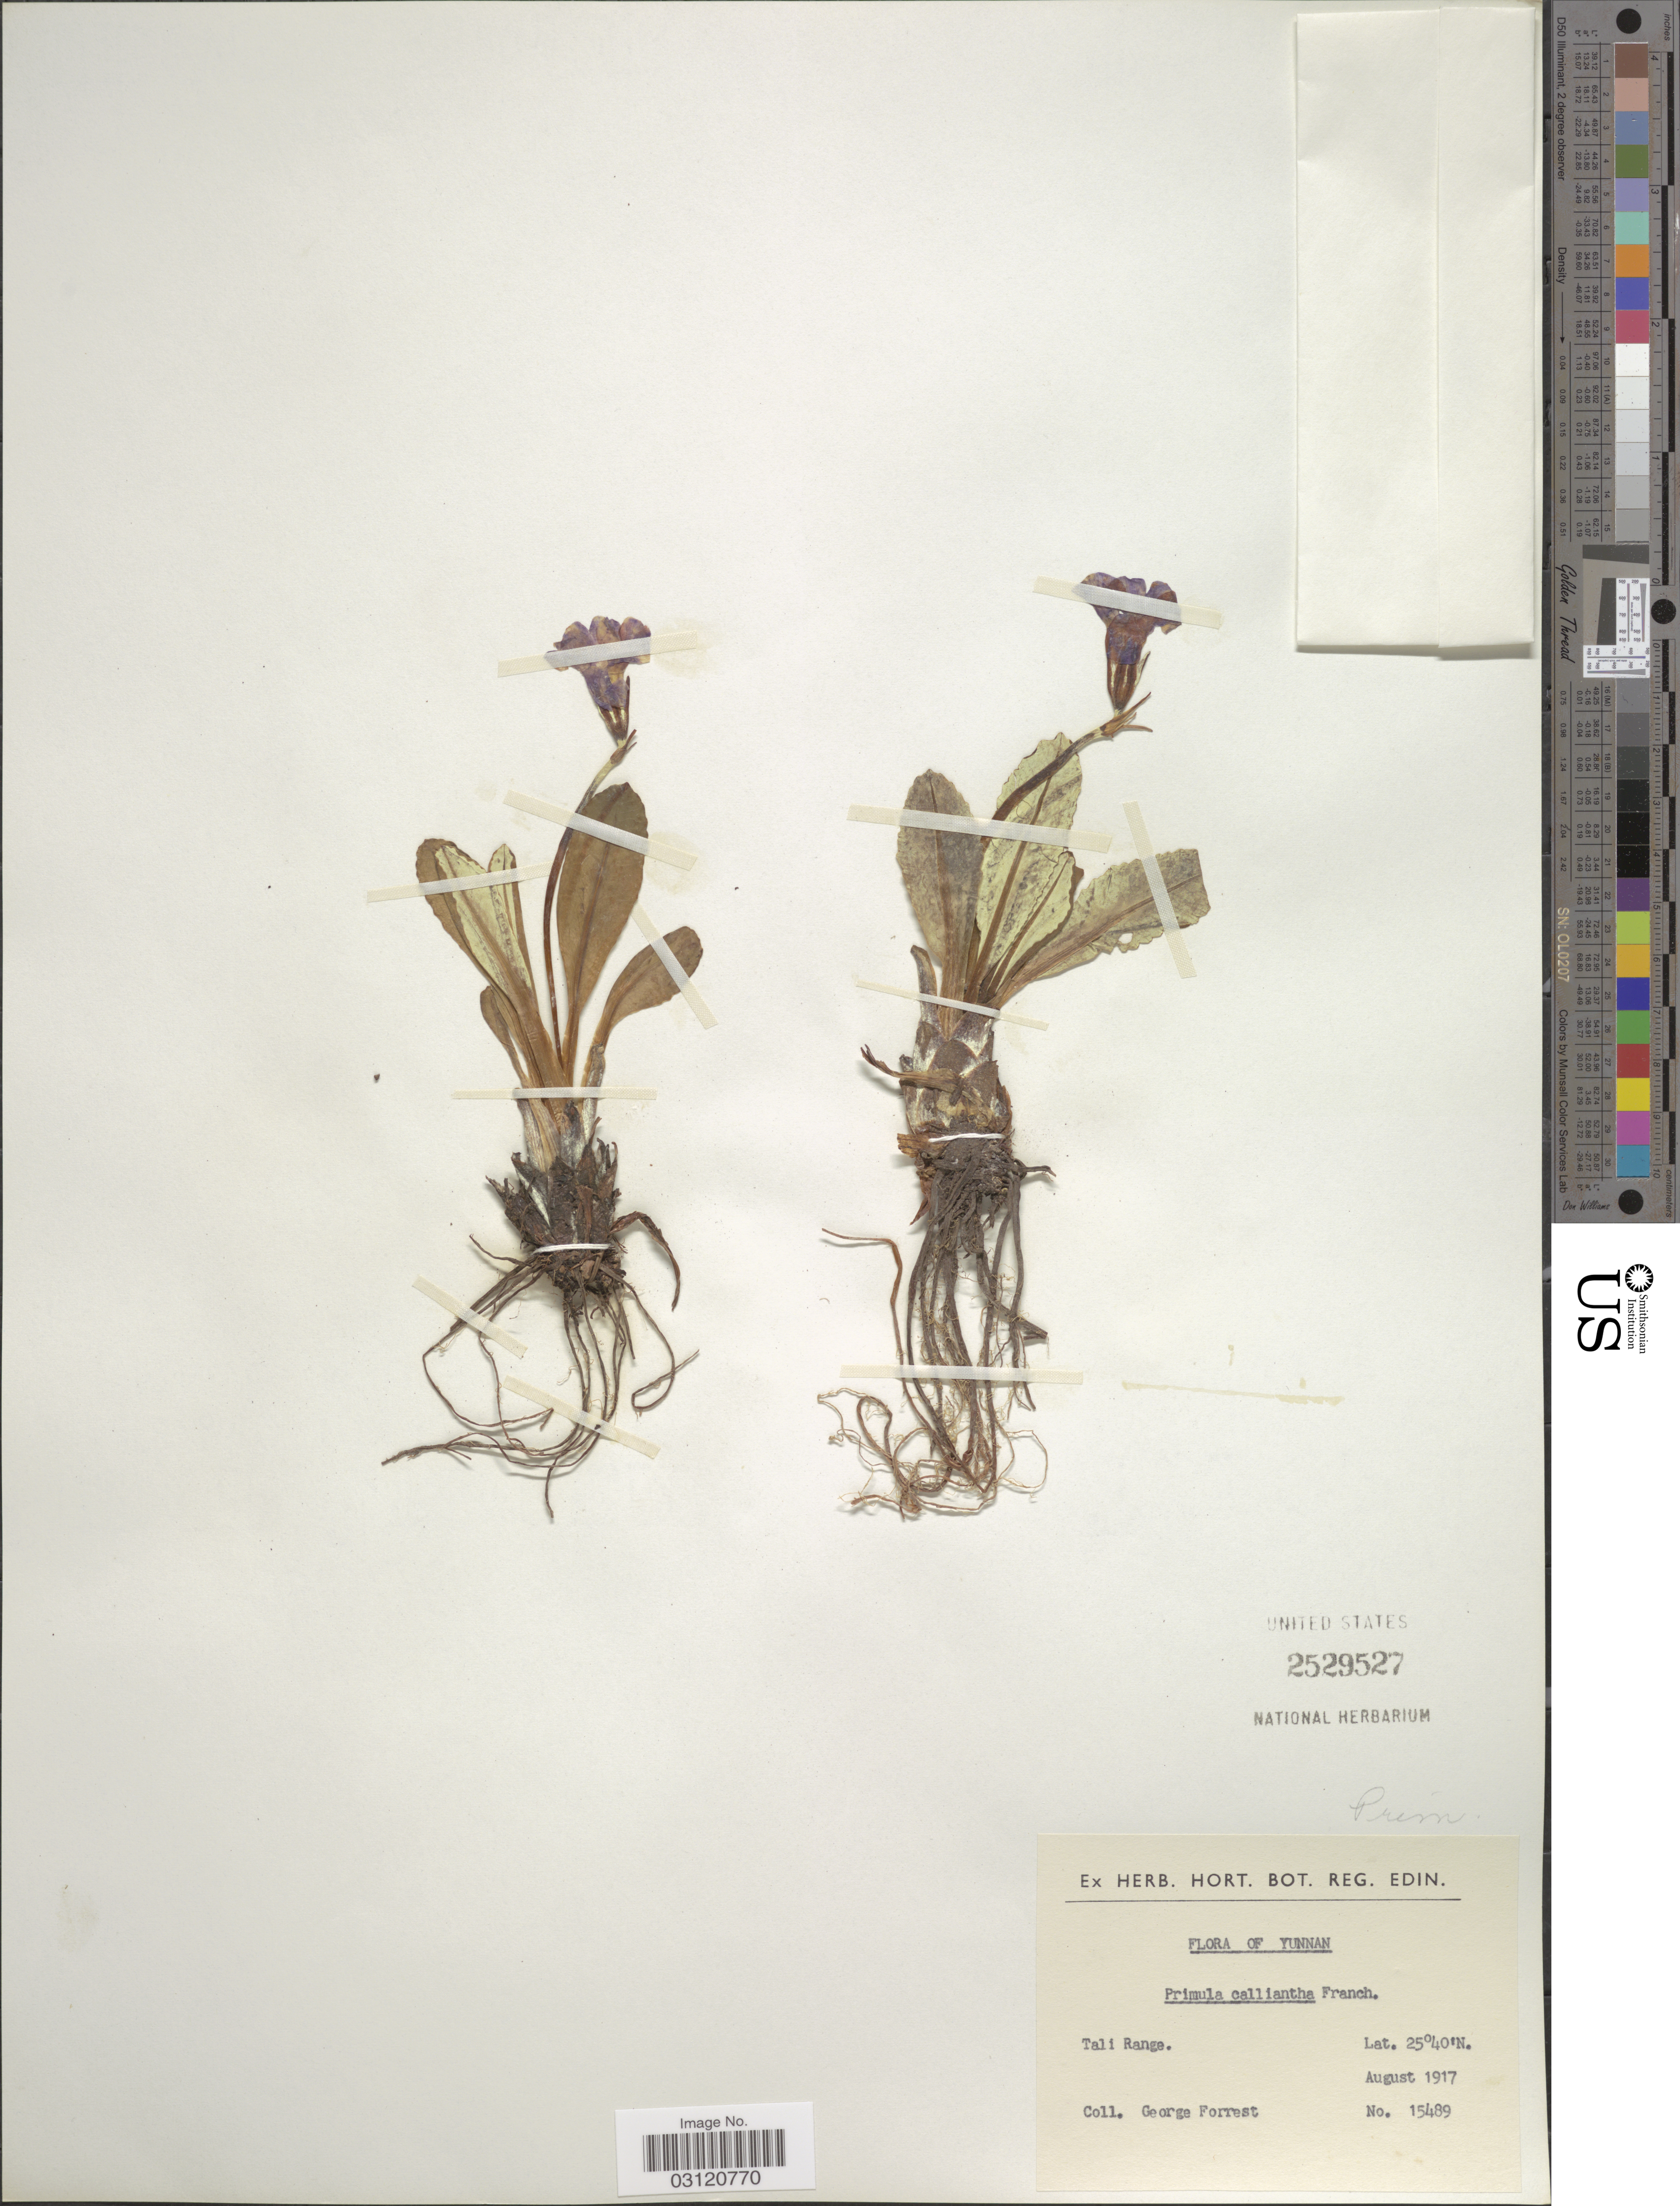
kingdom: Plantae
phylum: Tracheophyta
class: Magnoliopsida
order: Ericales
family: Primulaceae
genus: Primula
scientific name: Primula calliantha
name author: Franch.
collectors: G. Forrest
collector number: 15489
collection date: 1917-08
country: China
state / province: Yunnan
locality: Tali Range.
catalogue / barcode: US 2529527